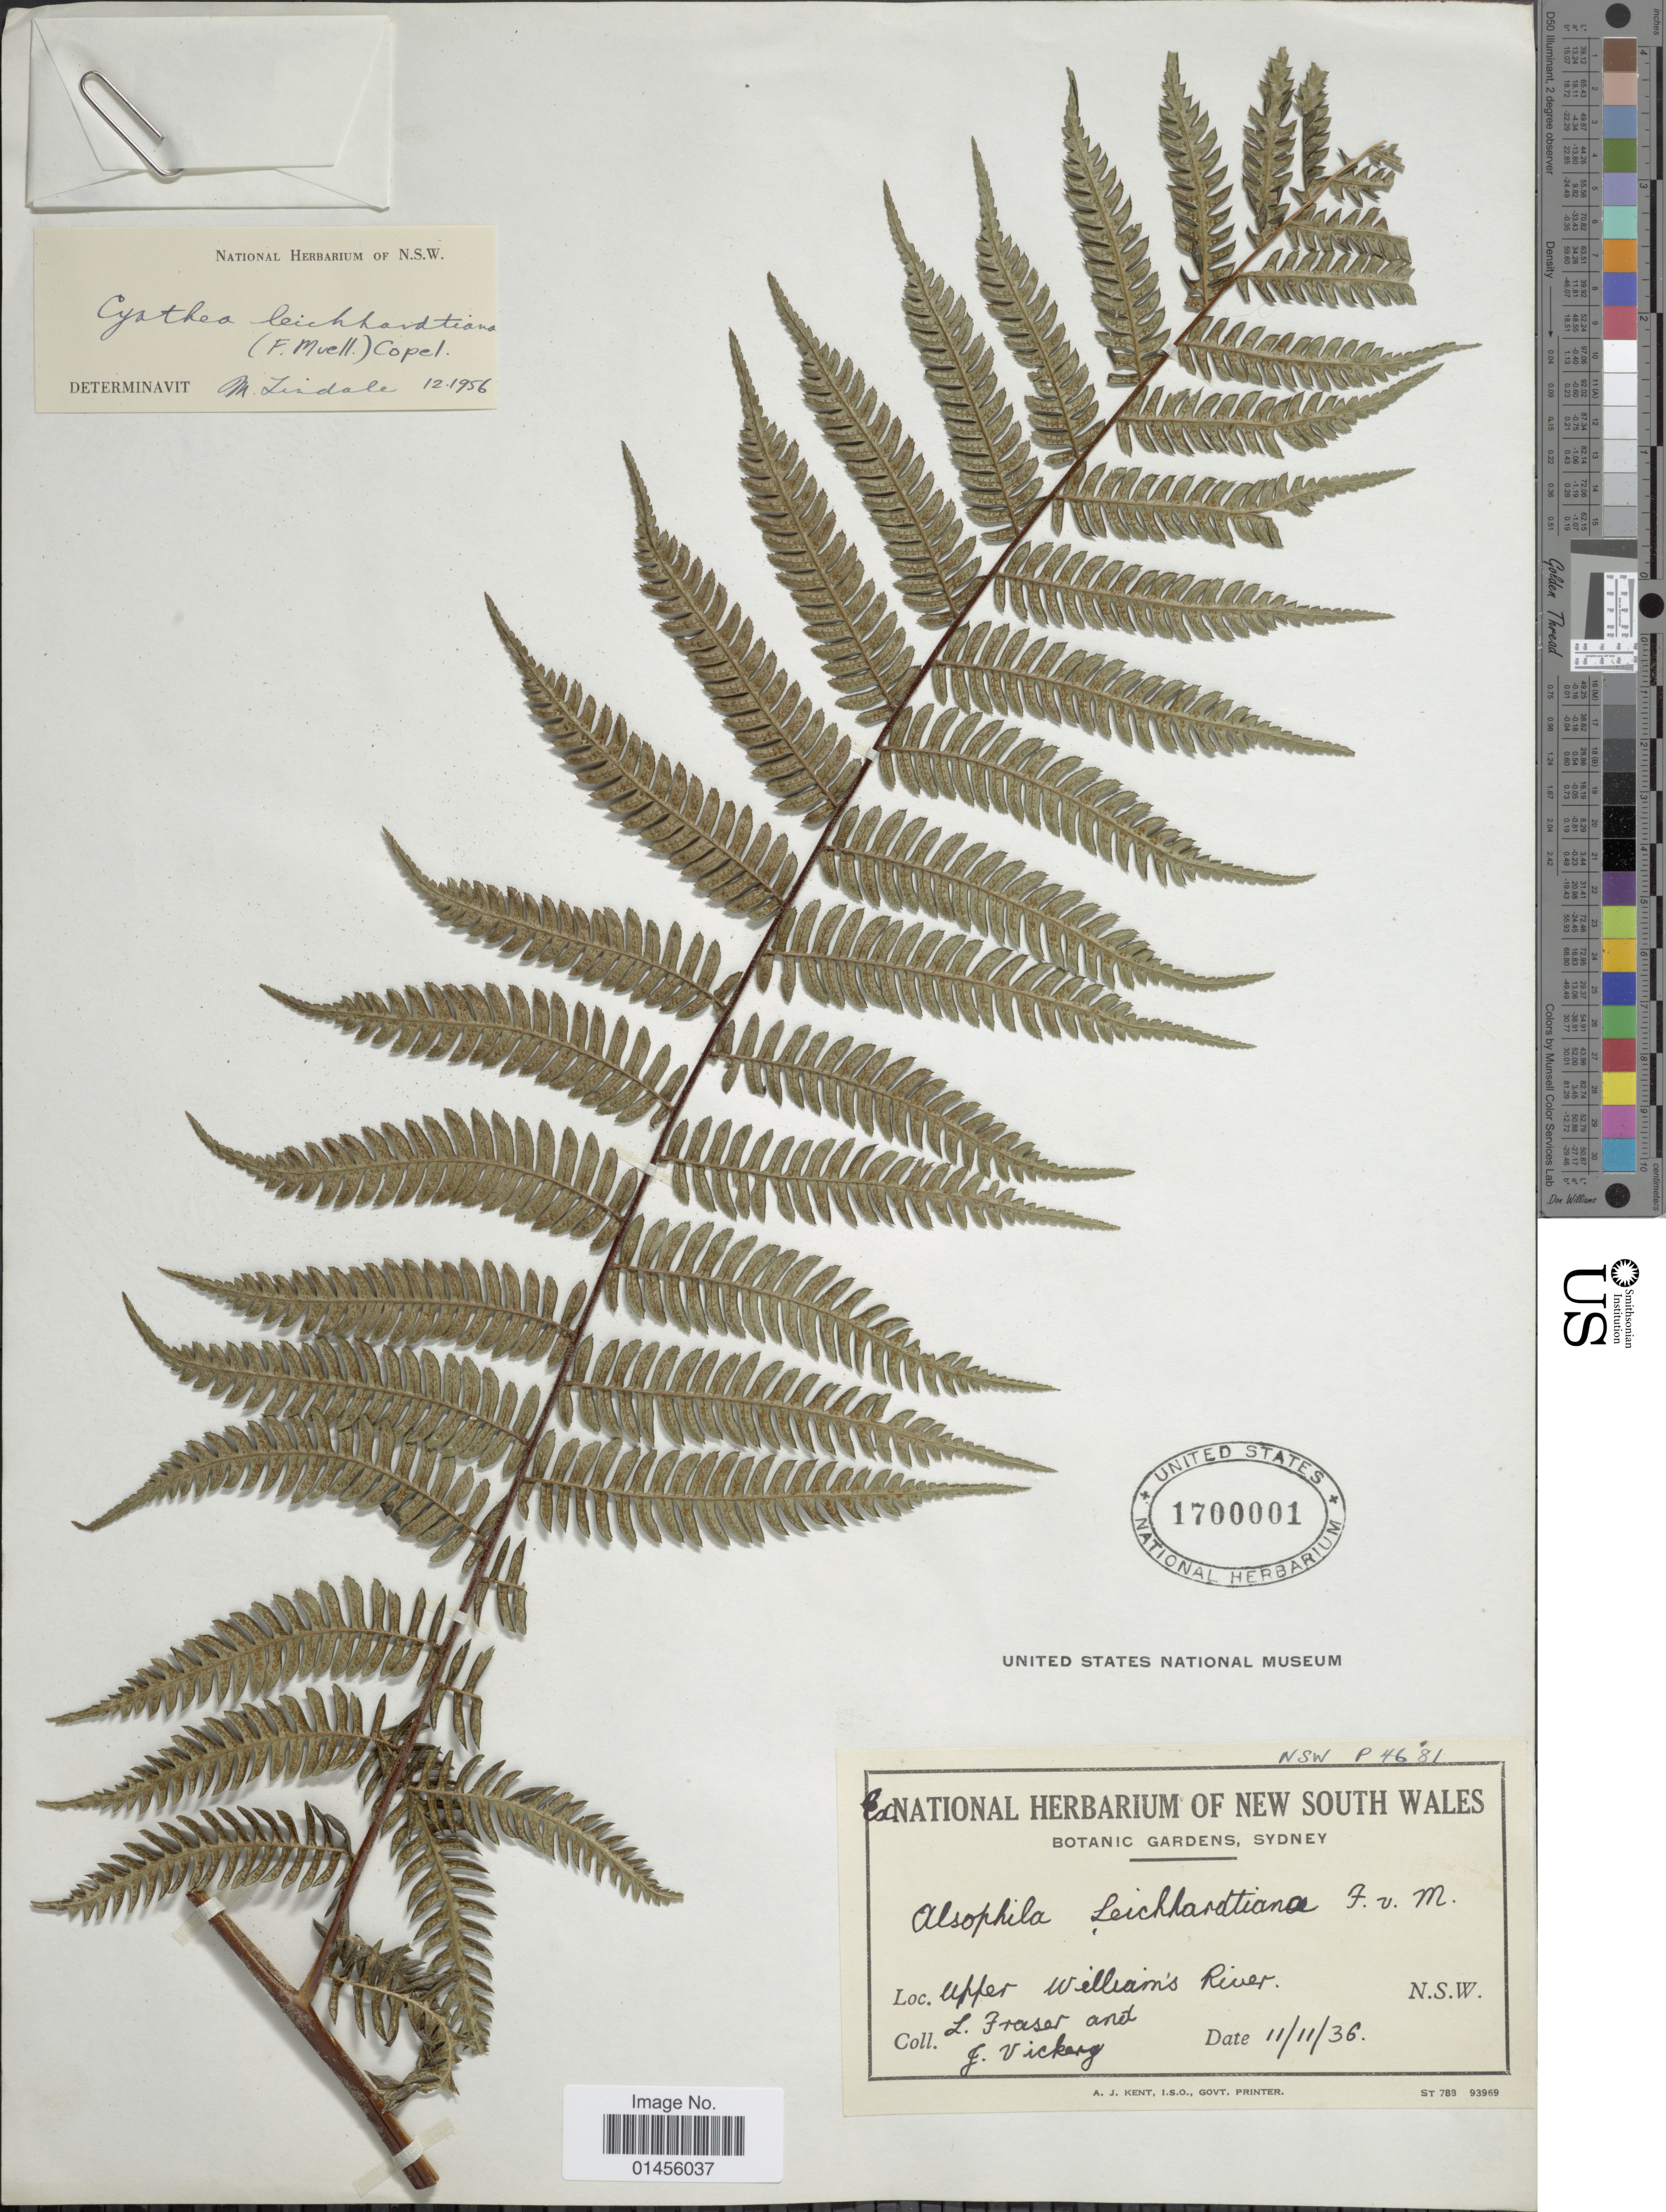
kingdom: Plantae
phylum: Tracheophyta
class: Polypodiopsida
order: Cyatheales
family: Cyatheaceae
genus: Alsophila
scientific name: Alsophila australis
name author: R. Br.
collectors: L. Fraser & J. Vickery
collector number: P4681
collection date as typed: Transcribed d/m/y: 11/11/36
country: Australia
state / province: New South Wales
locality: Upper Williams River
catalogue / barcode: US 1700001